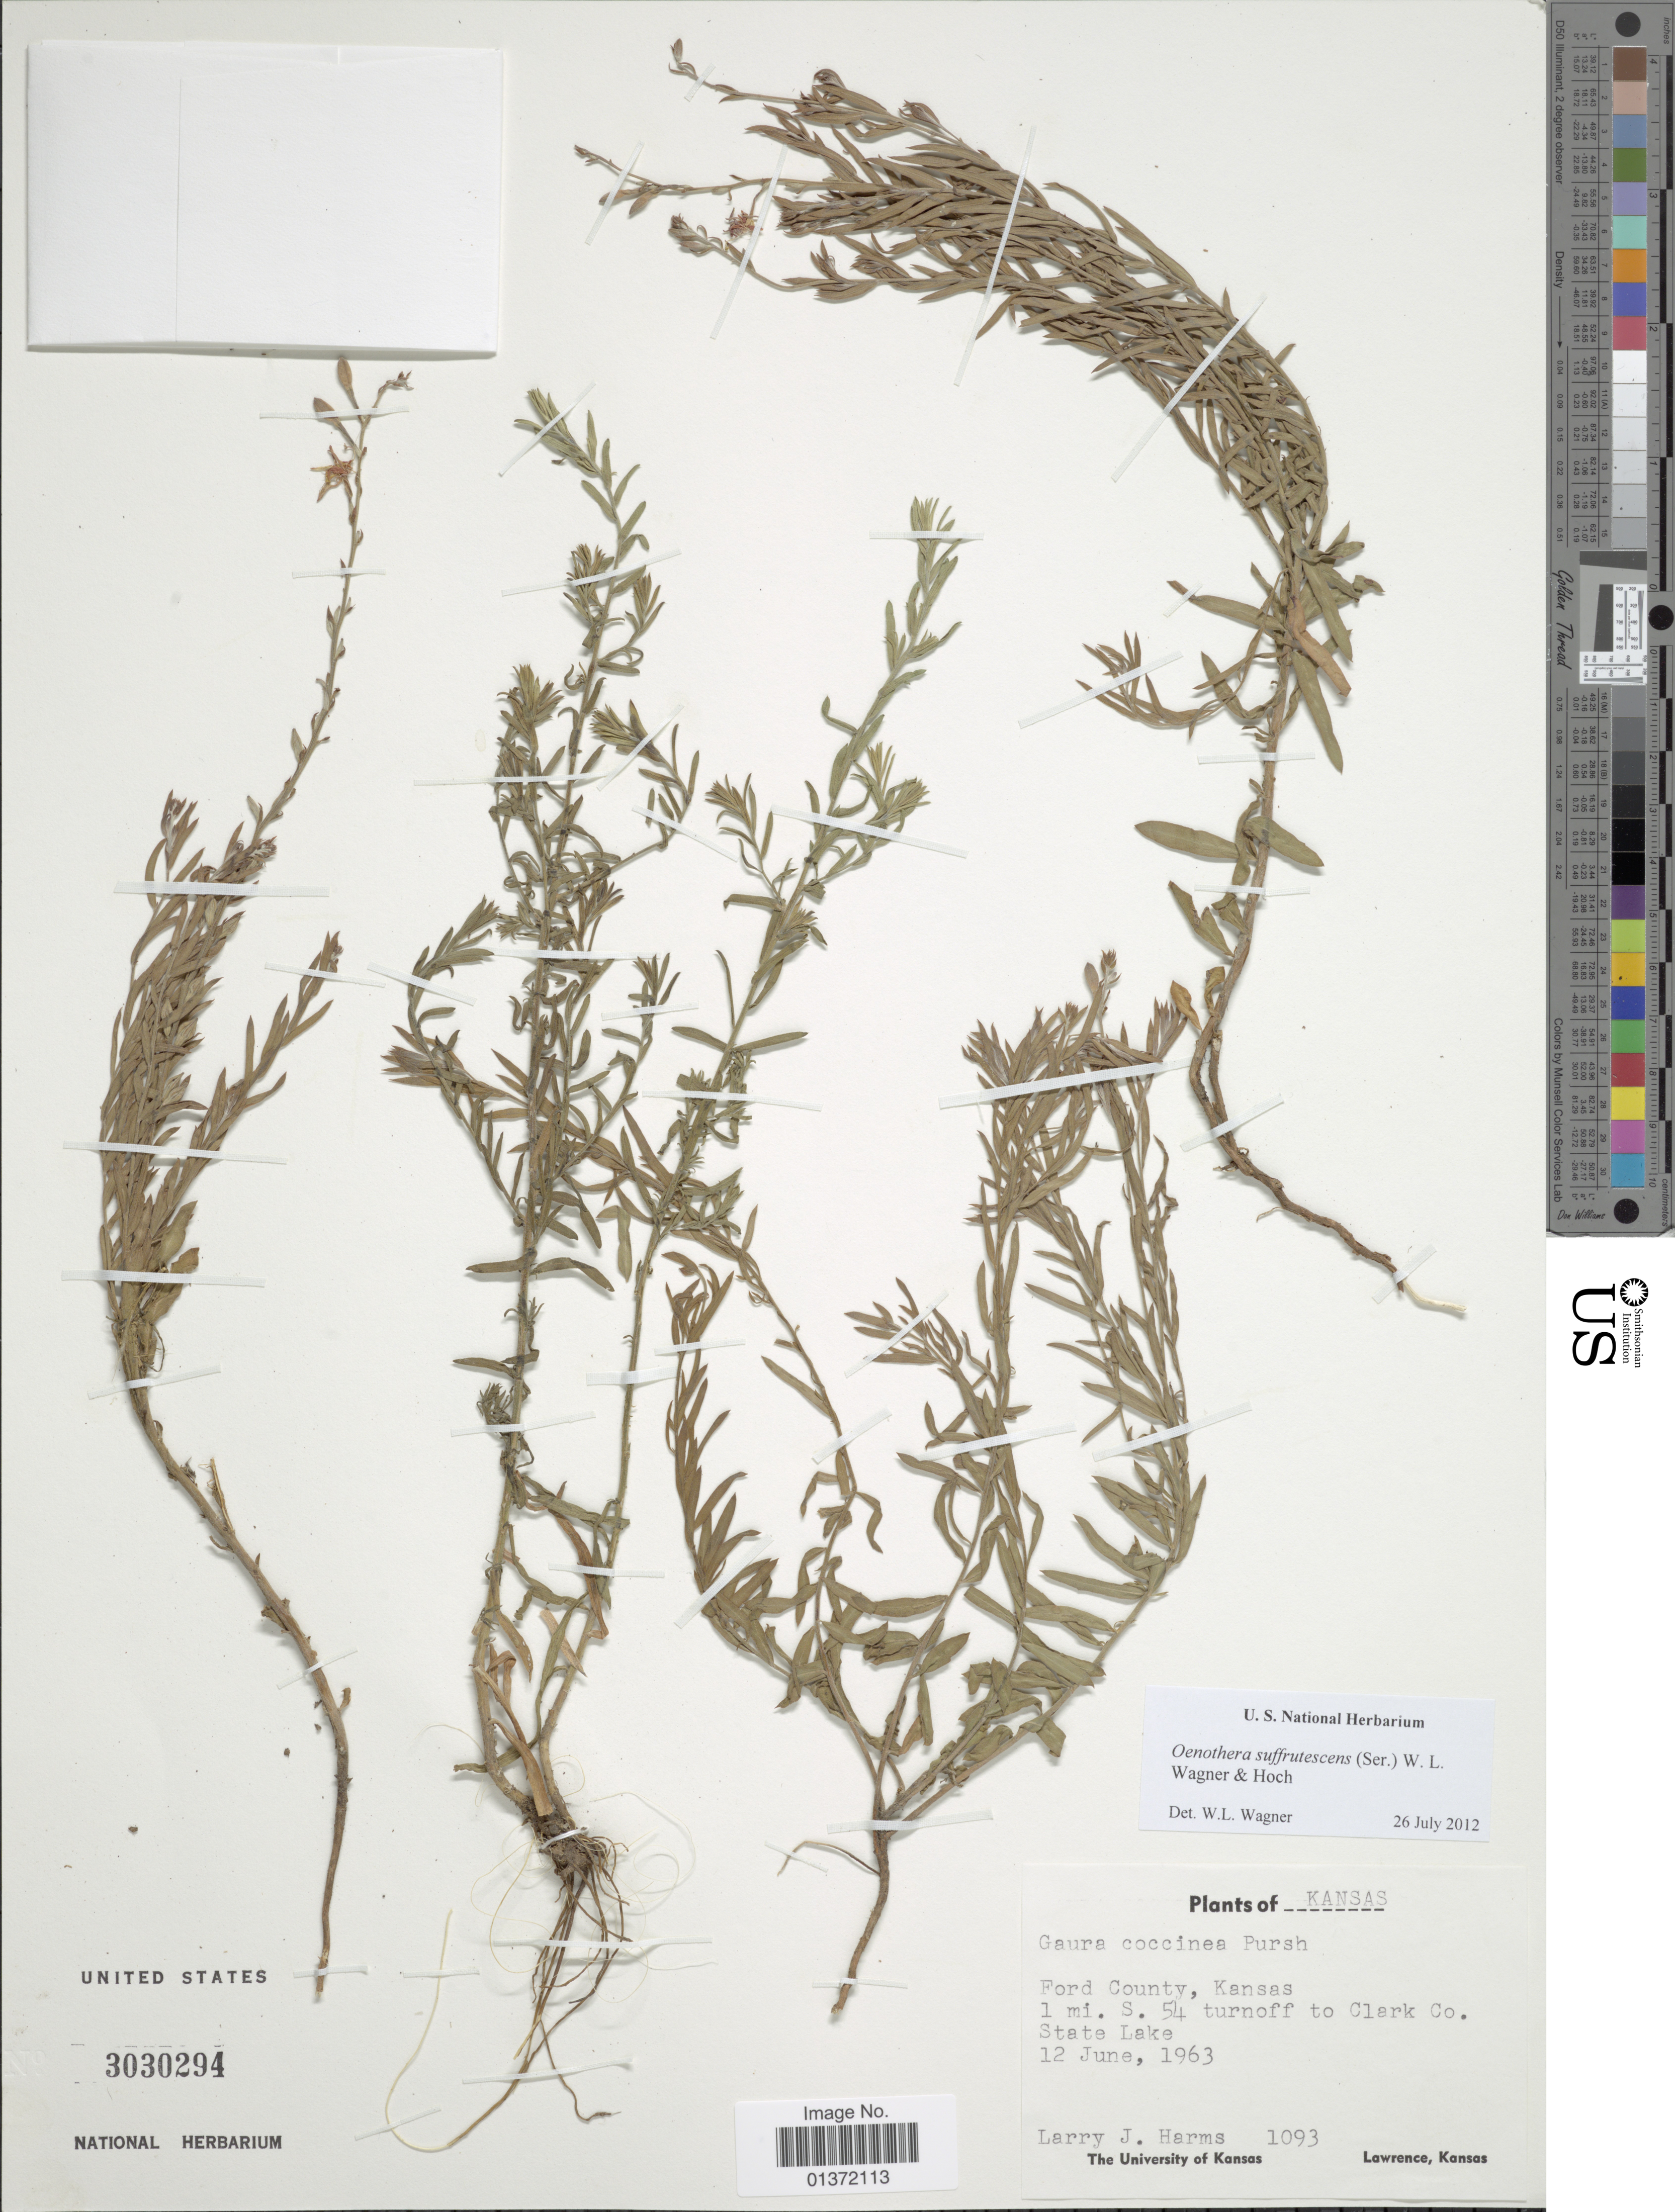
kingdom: Plantae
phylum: Tracheophyta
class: Magnoliopsida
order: Myrtales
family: Onagraceae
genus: Oenothera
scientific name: Oenothera suffrutescens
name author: (Ser.) W.L. Wagner & Hoch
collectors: L. Harms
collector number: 1093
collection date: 1963-06-12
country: United States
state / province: Kansas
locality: Ford County, 1 mi S. 54 turnoff to Clark Co, State Lake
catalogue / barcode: US 3030294